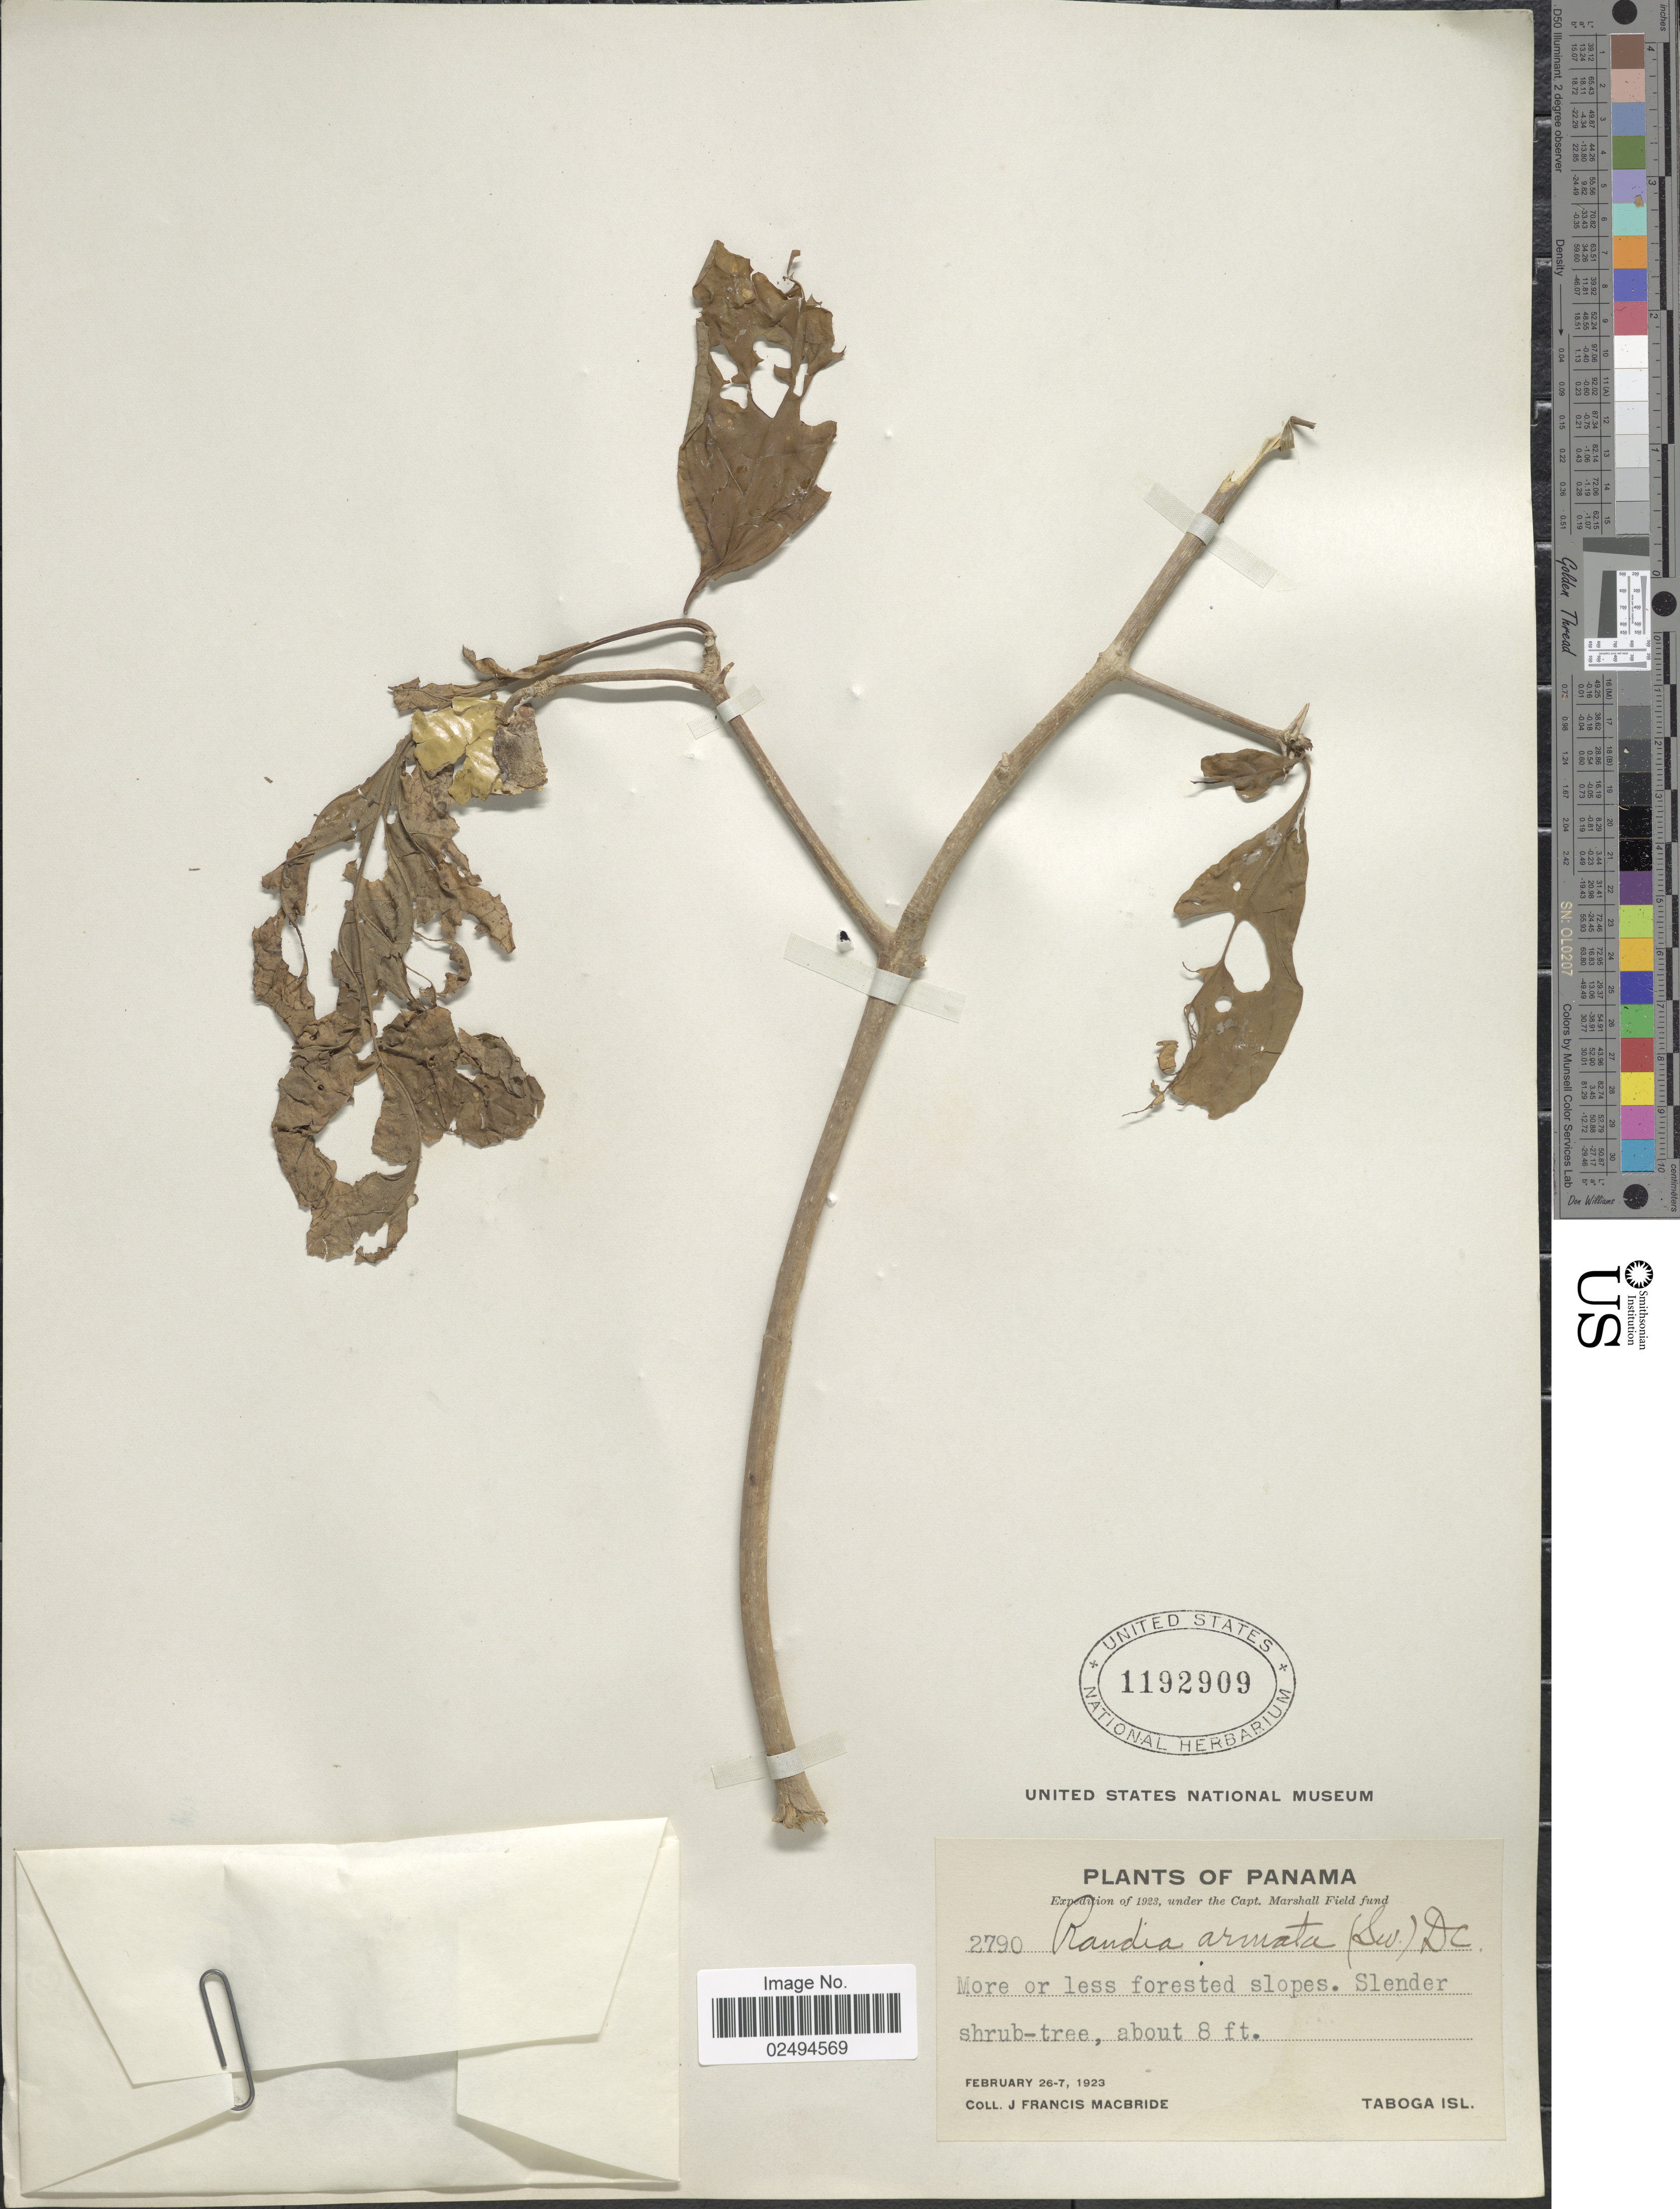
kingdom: Plantae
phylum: Tracheophyta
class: Magnoliopsida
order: Gentianales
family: Rubiaceae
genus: Randia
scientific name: Randia armata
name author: (Sw.) DC.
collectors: J. F. Macbride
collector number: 2790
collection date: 1923-02-07/1923-02-26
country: Panama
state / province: Panamá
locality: Taboga Isl.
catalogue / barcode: US 1192909